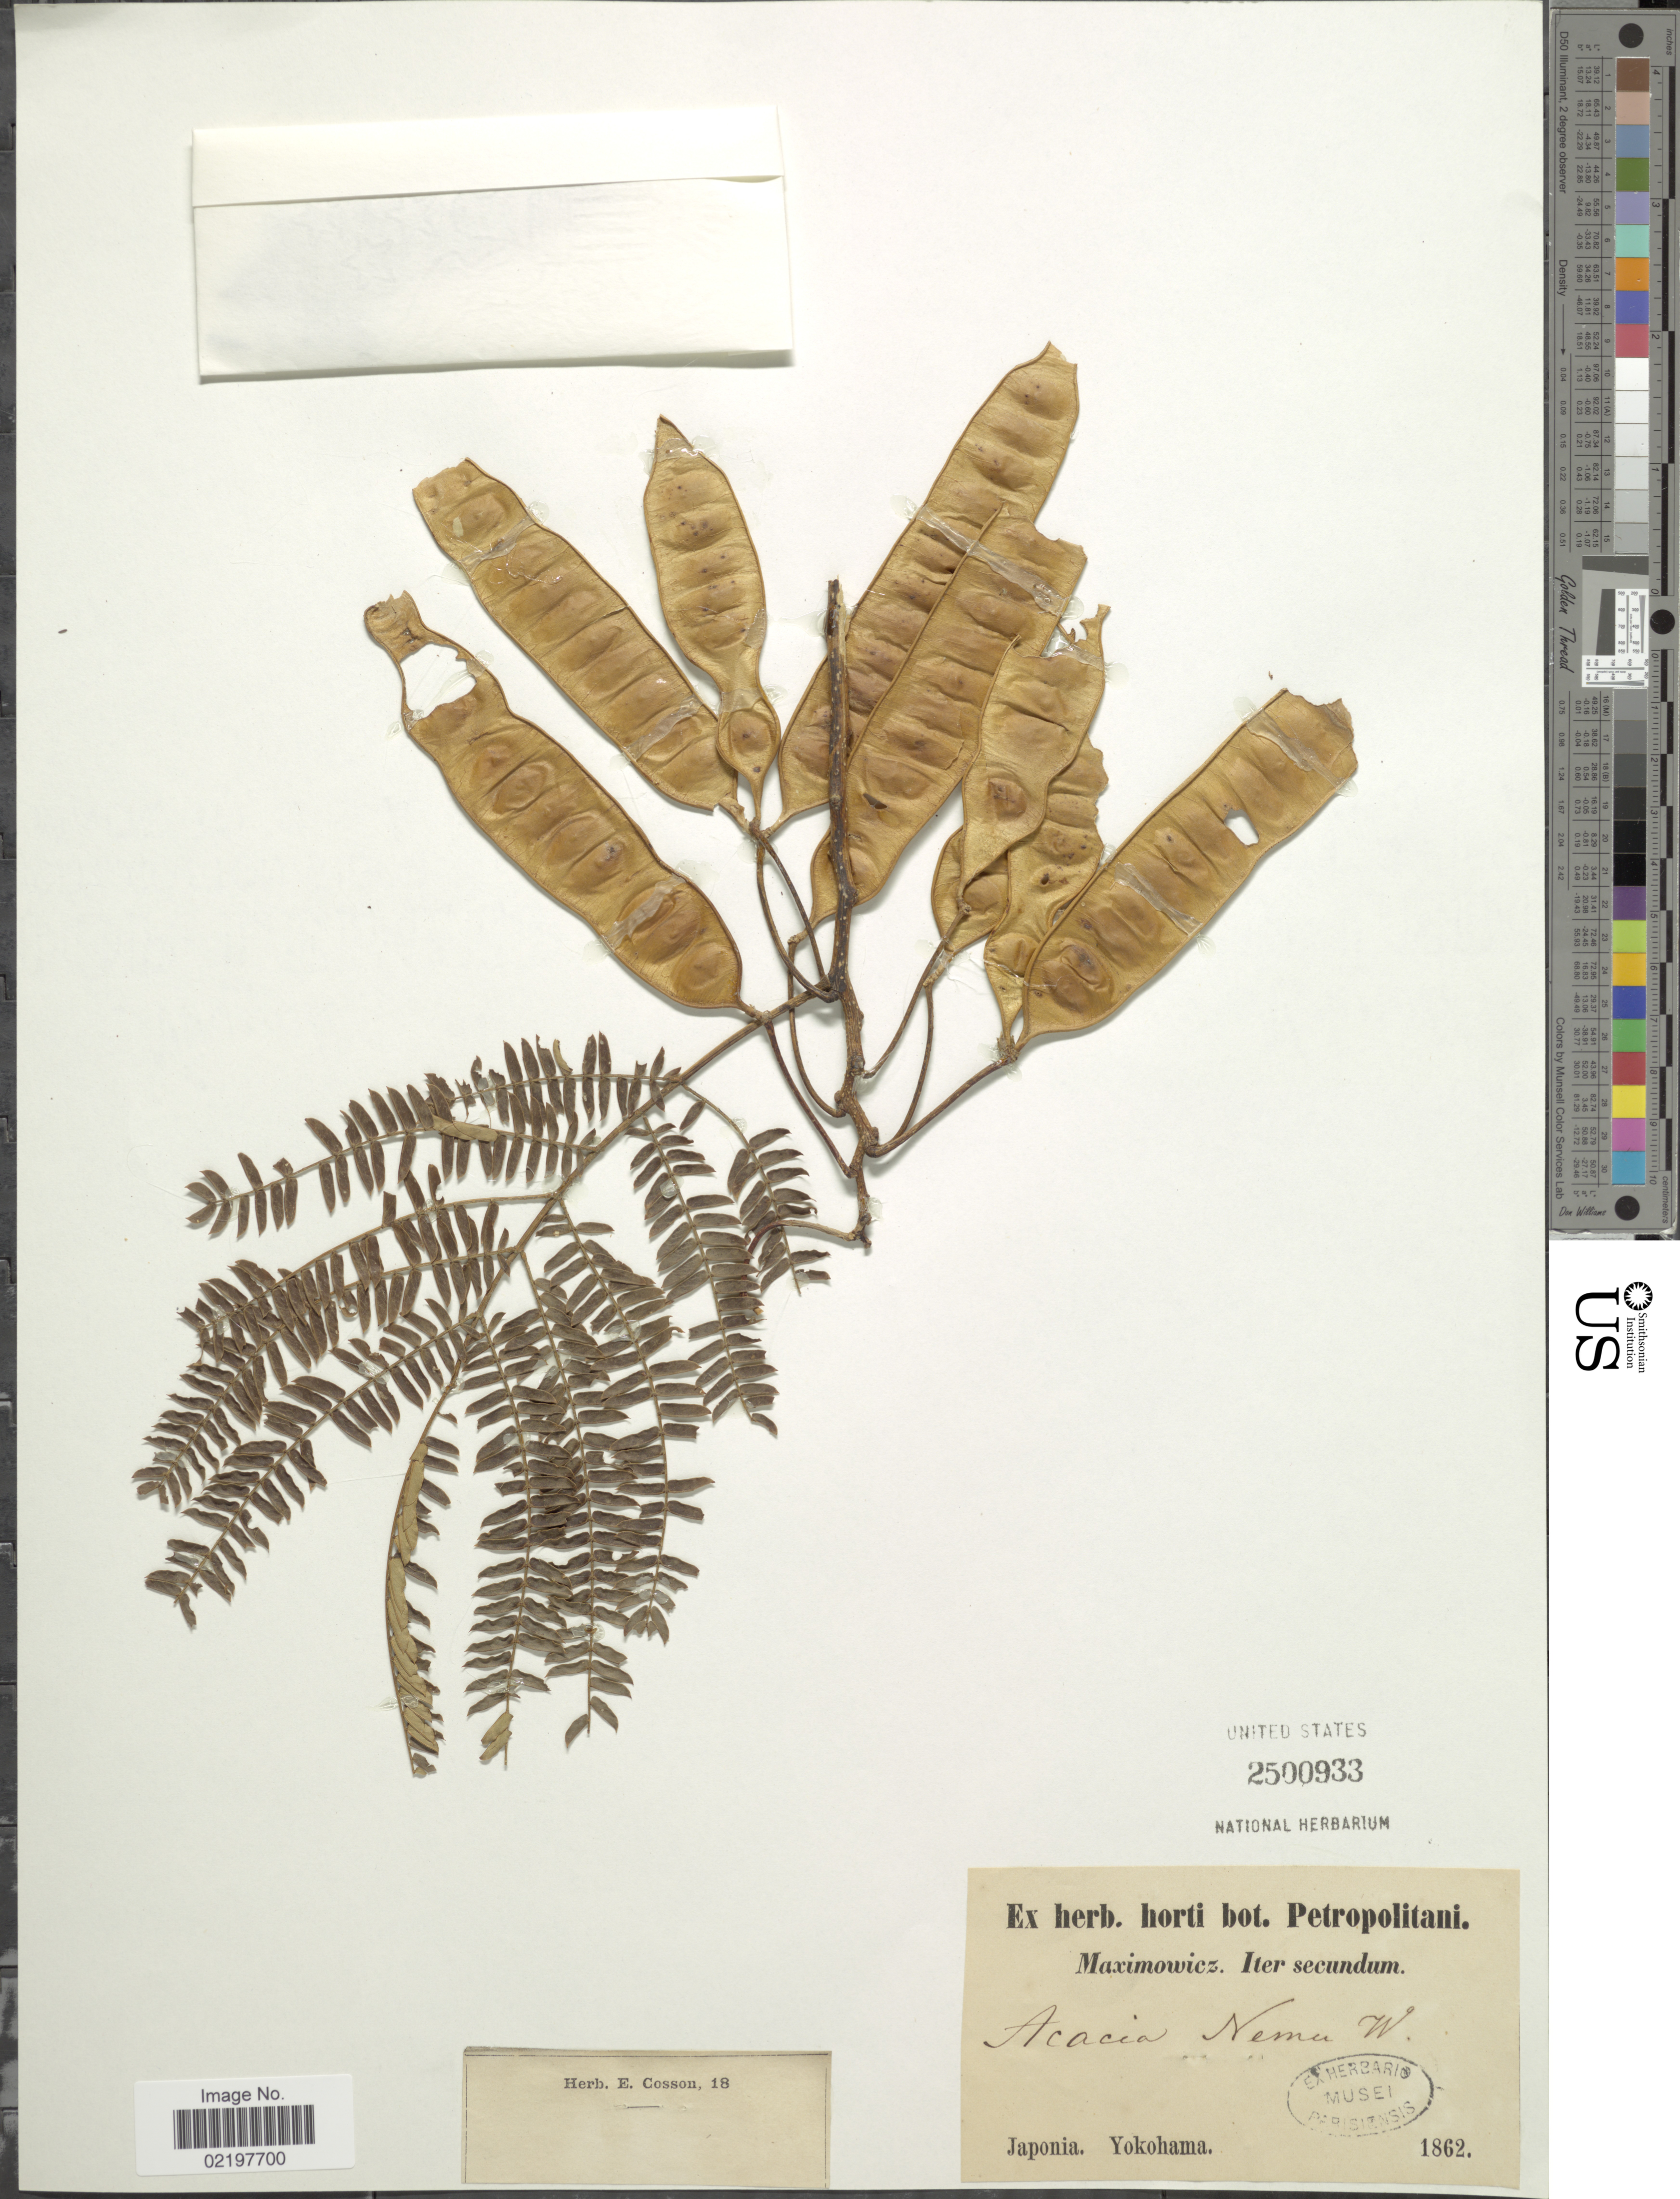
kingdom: Plantae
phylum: Tracheophyta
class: Magnoliopsida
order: Fabales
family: Fabaceae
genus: Albizia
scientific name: Albizia julibrissin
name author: Durazz.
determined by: Strong, M. T., (US), Smithsonian Institution - National Museum of Natural History (UNITED STATES)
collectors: Maximowicz, --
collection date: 1862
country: Japan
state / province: Kanagawa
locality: Japonia, Yokohama, Iter secundum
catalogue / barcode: US 2500933